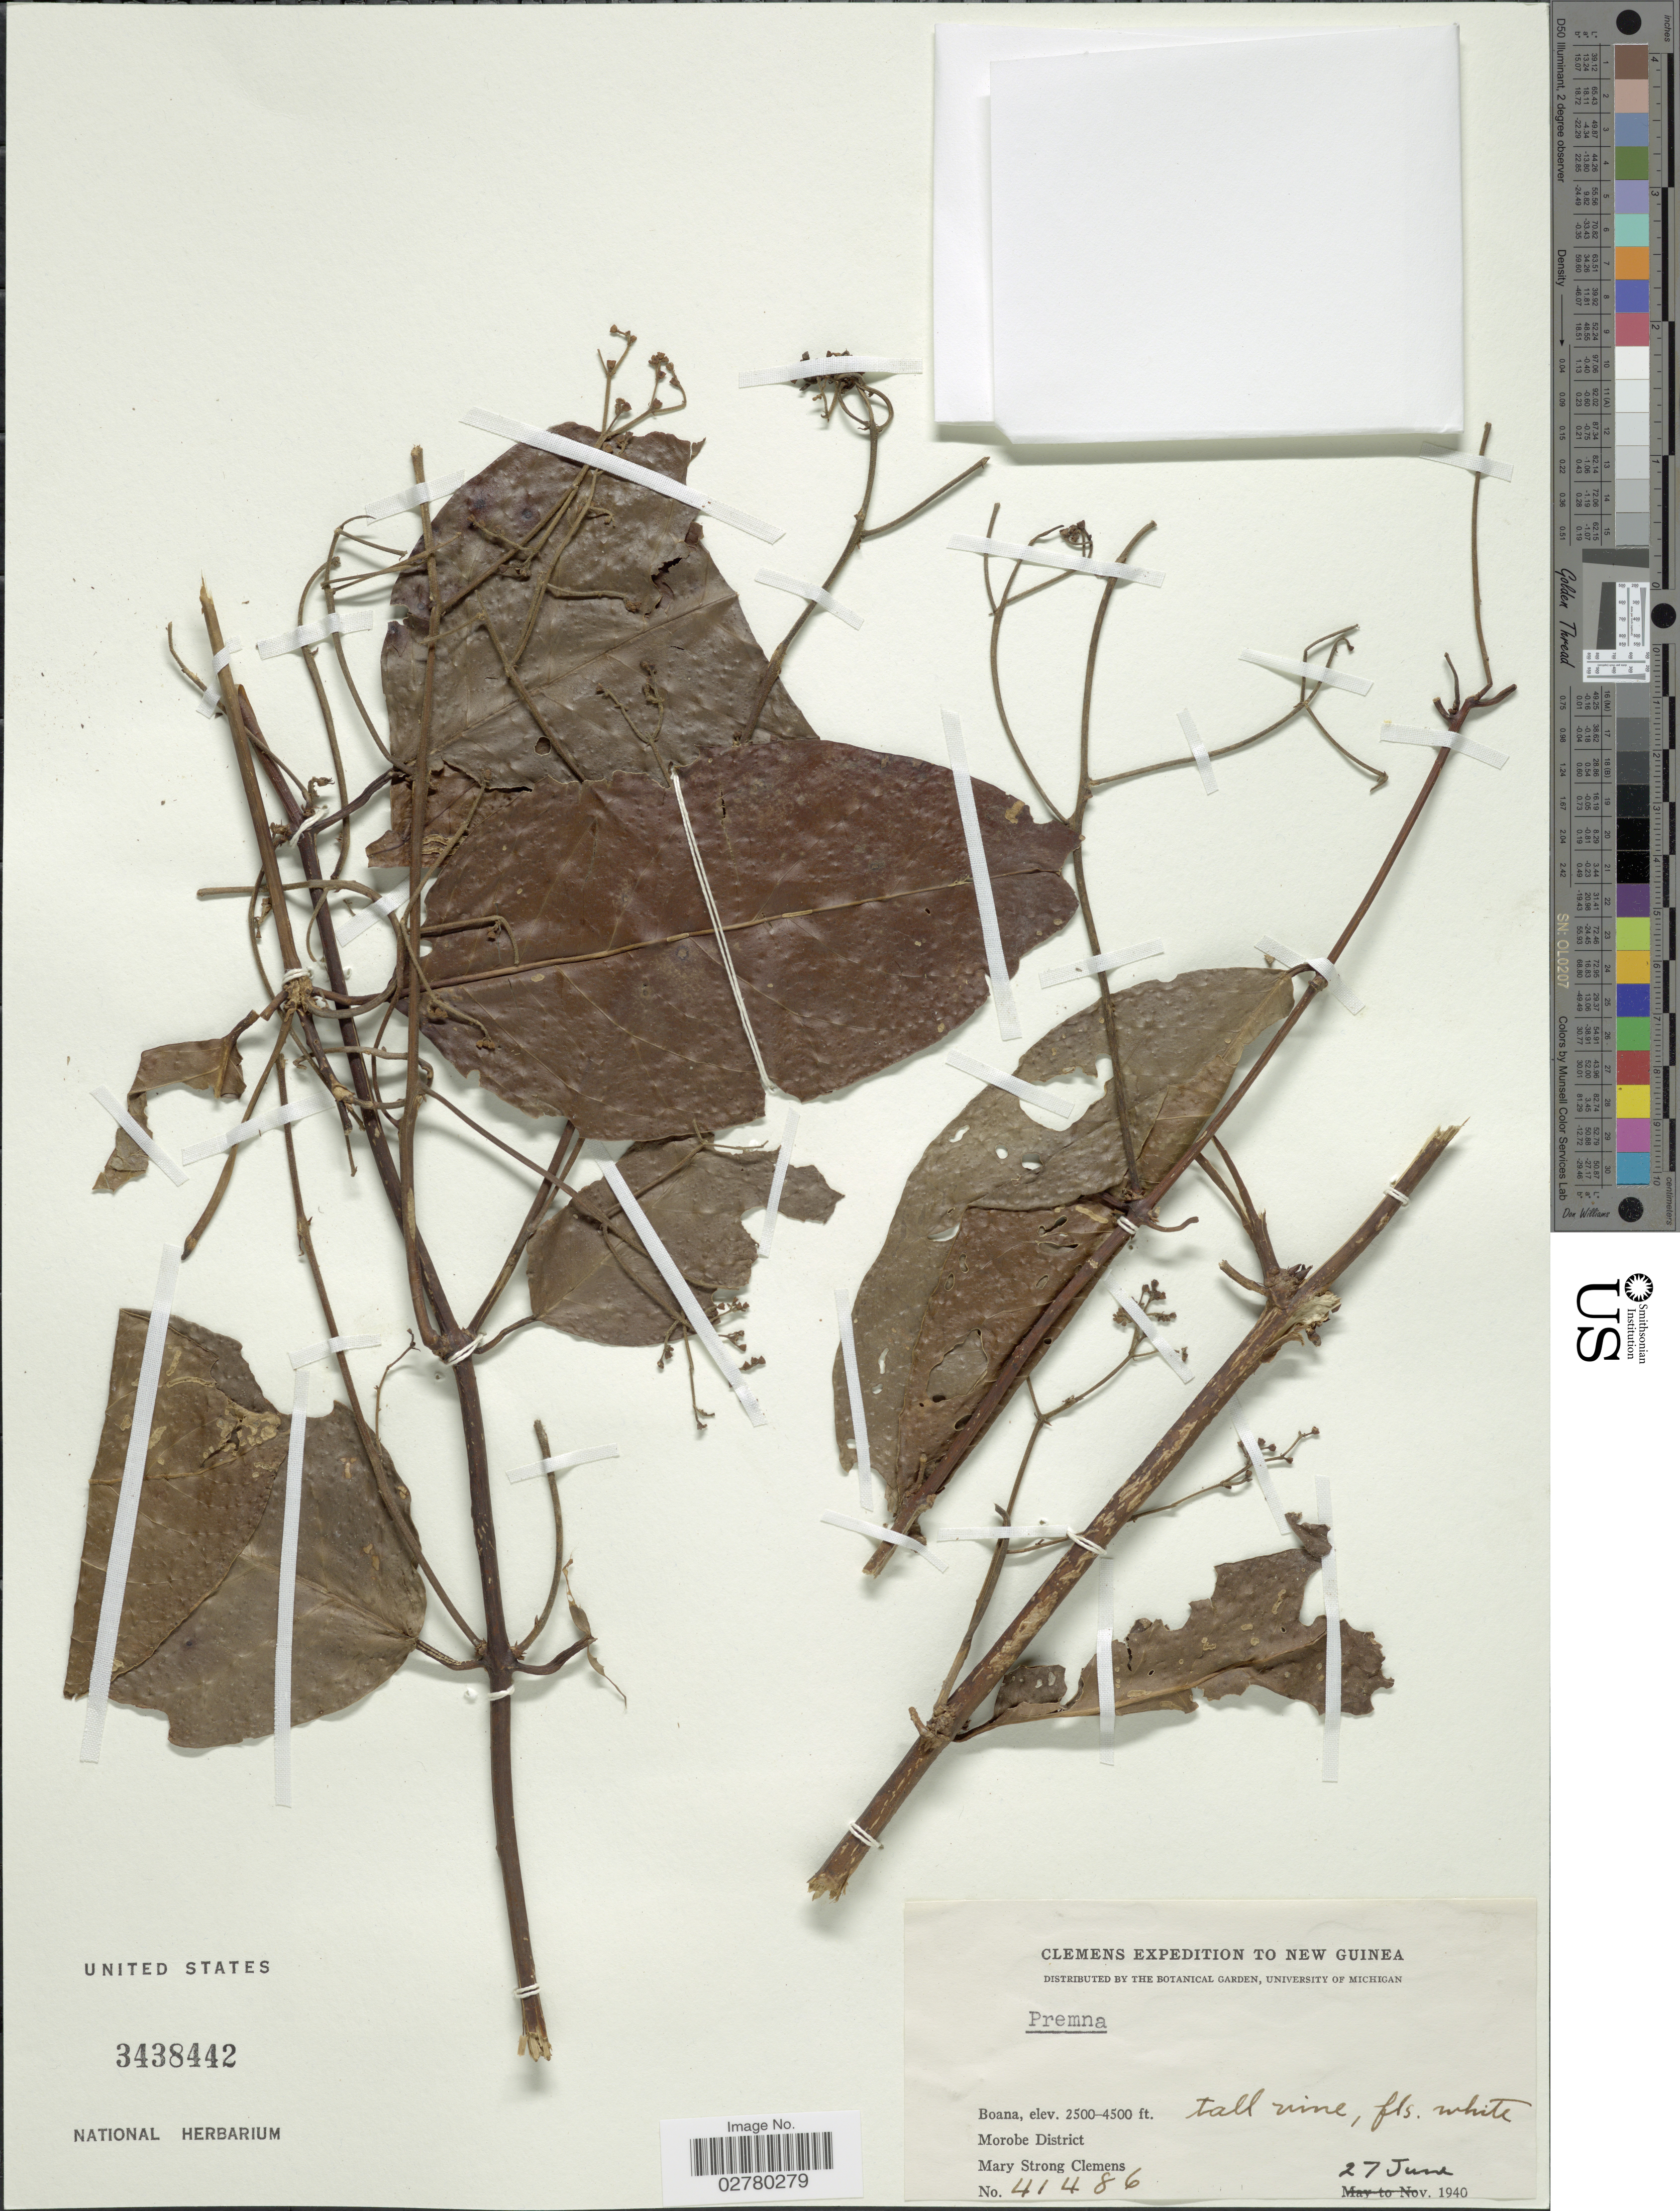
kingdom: Plantae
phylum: Tracheophyta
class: Magnoliopsida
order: Lamiales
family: Lamiaceae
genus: Premna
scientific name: Premna sp.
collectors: M. S. Clemens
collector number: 41486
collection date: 1940-06-27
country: Papua New Guinea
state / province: Morobe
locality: New Guinea, Boana, Morobe District.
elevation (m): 762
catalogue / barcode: US 3438442